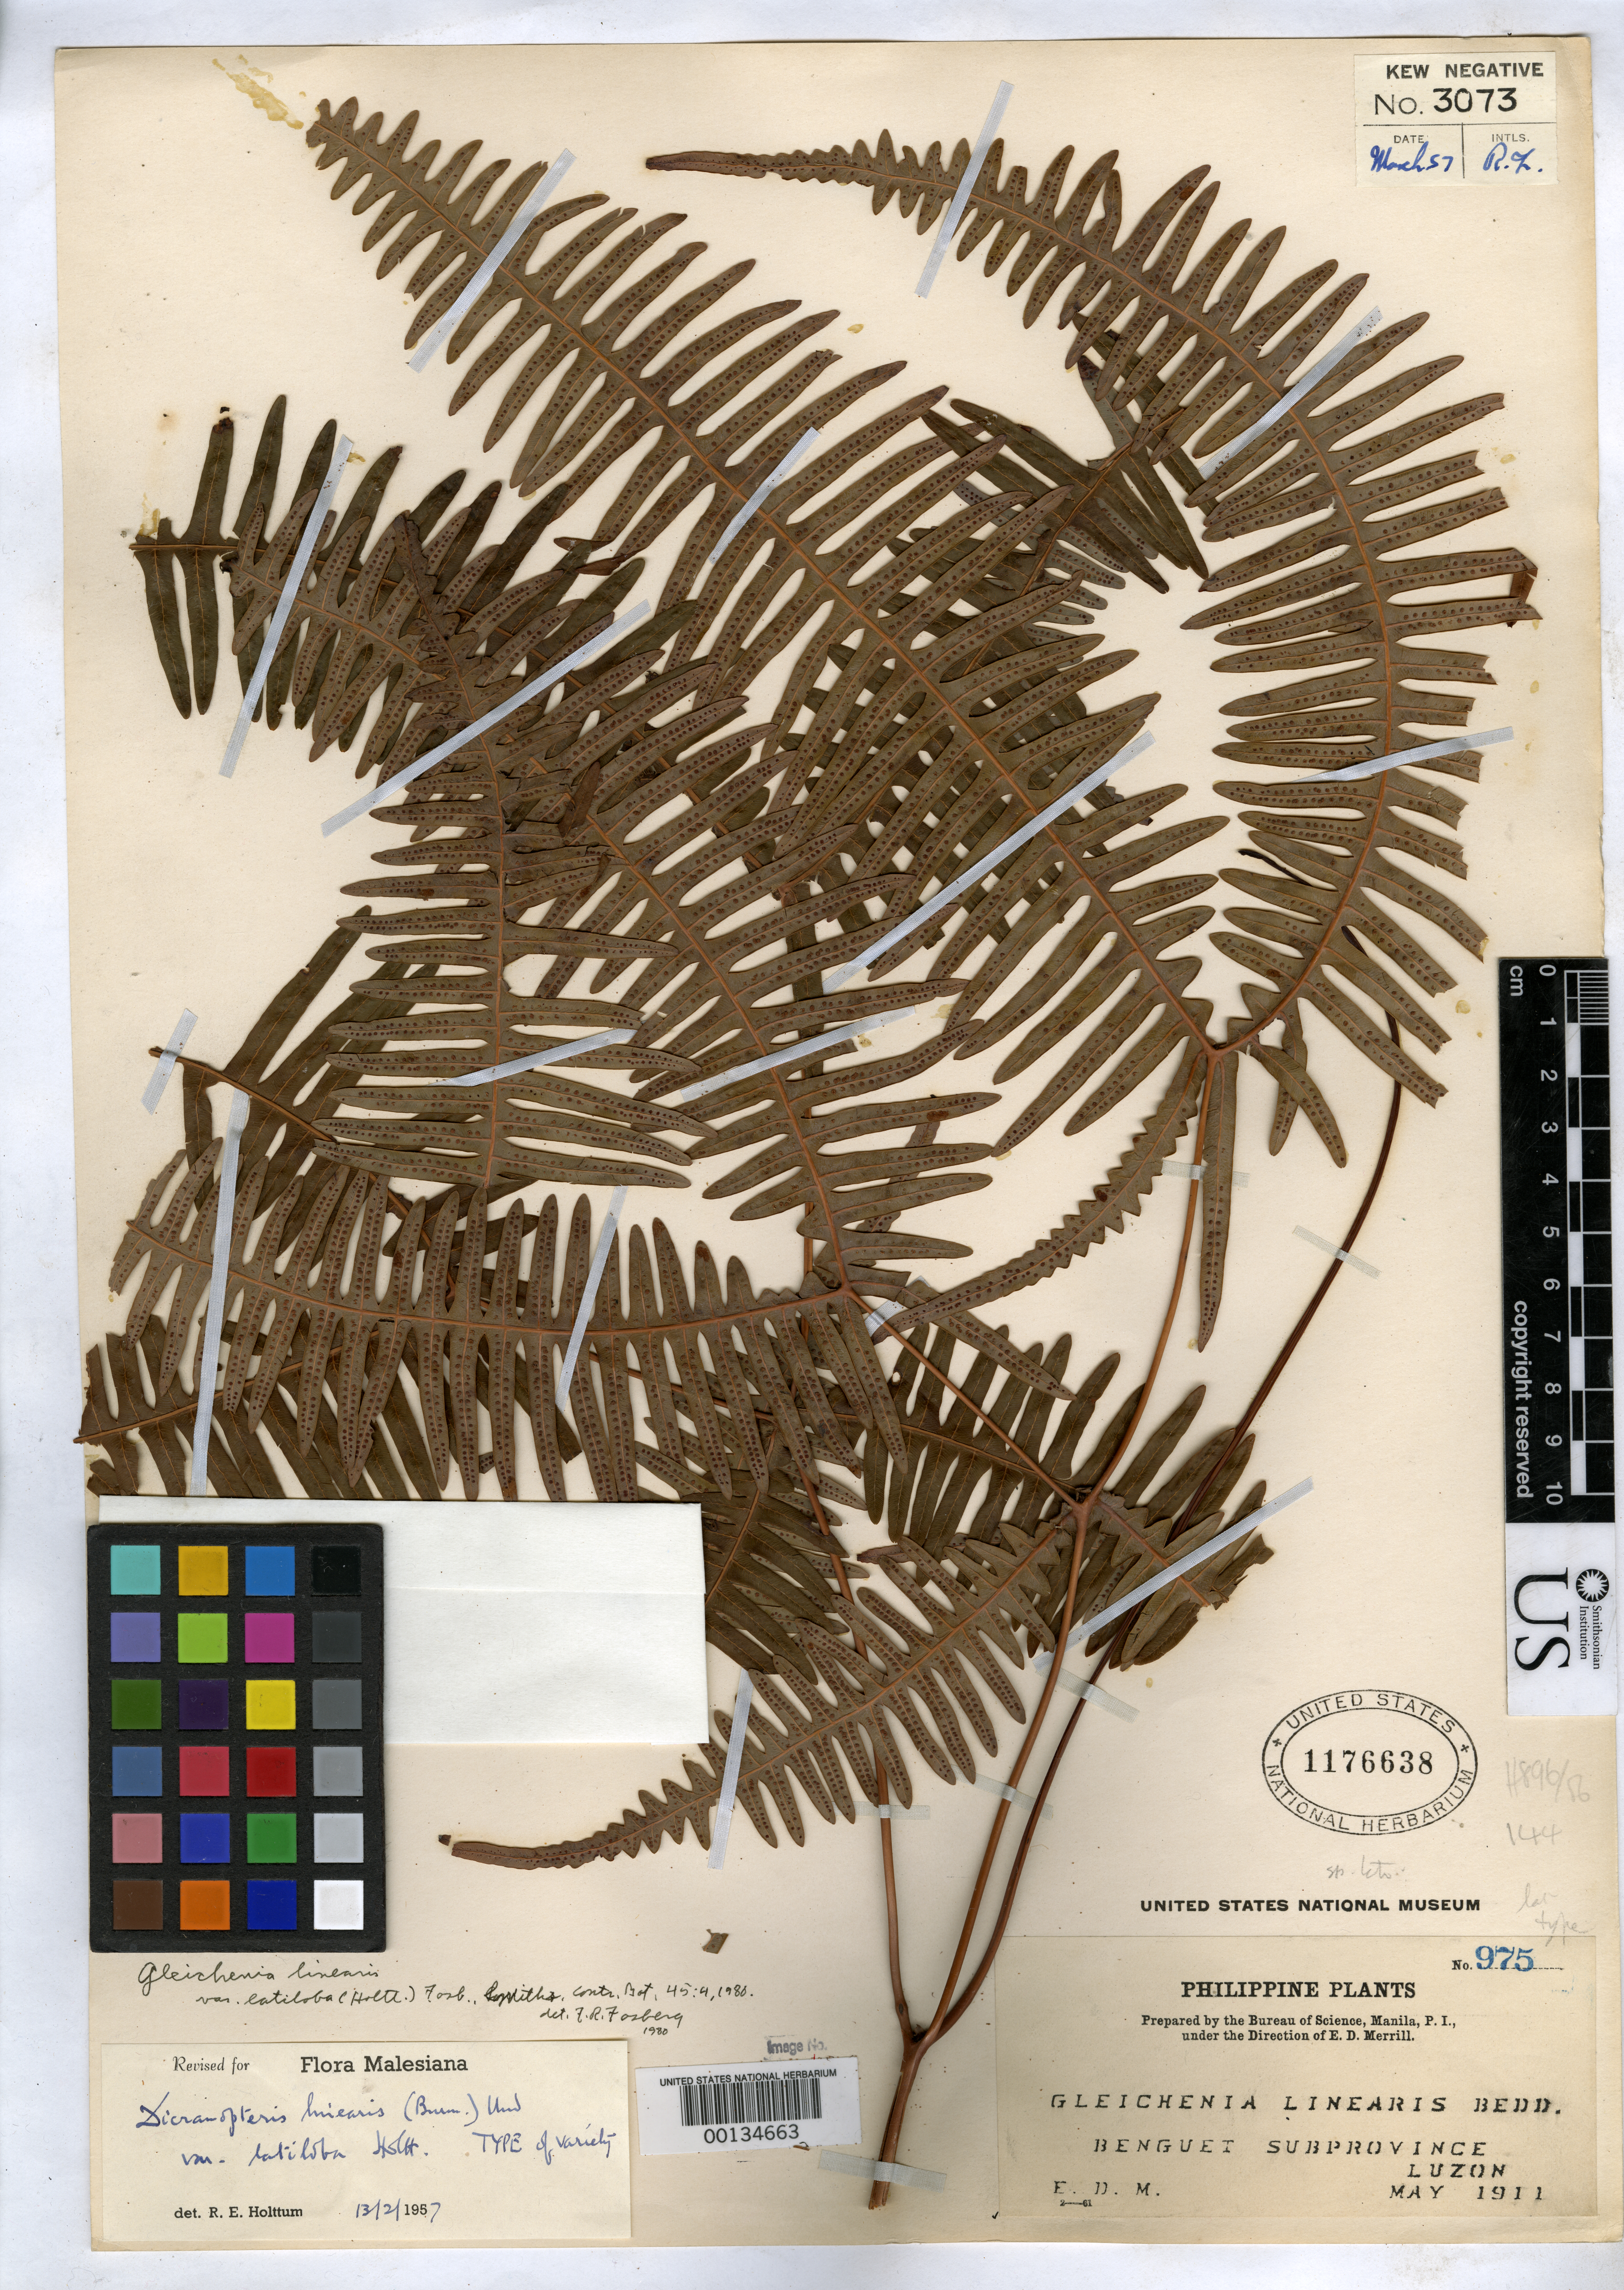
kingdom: Plantae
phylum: Tracheophyta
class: Polypodiopsida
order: Gleicheniales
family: Gleicheniaceae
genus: Dicranopteris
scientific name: Dicranopteris linearis var. latiloba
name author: Holttum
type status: Holotype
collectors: E. D. Merrill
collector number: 975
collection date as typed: May 1911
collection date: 1911-05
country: Philippines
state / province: Cordillera (Administrative Region)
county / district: Benguet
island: Luzon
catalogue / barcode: US 1176638